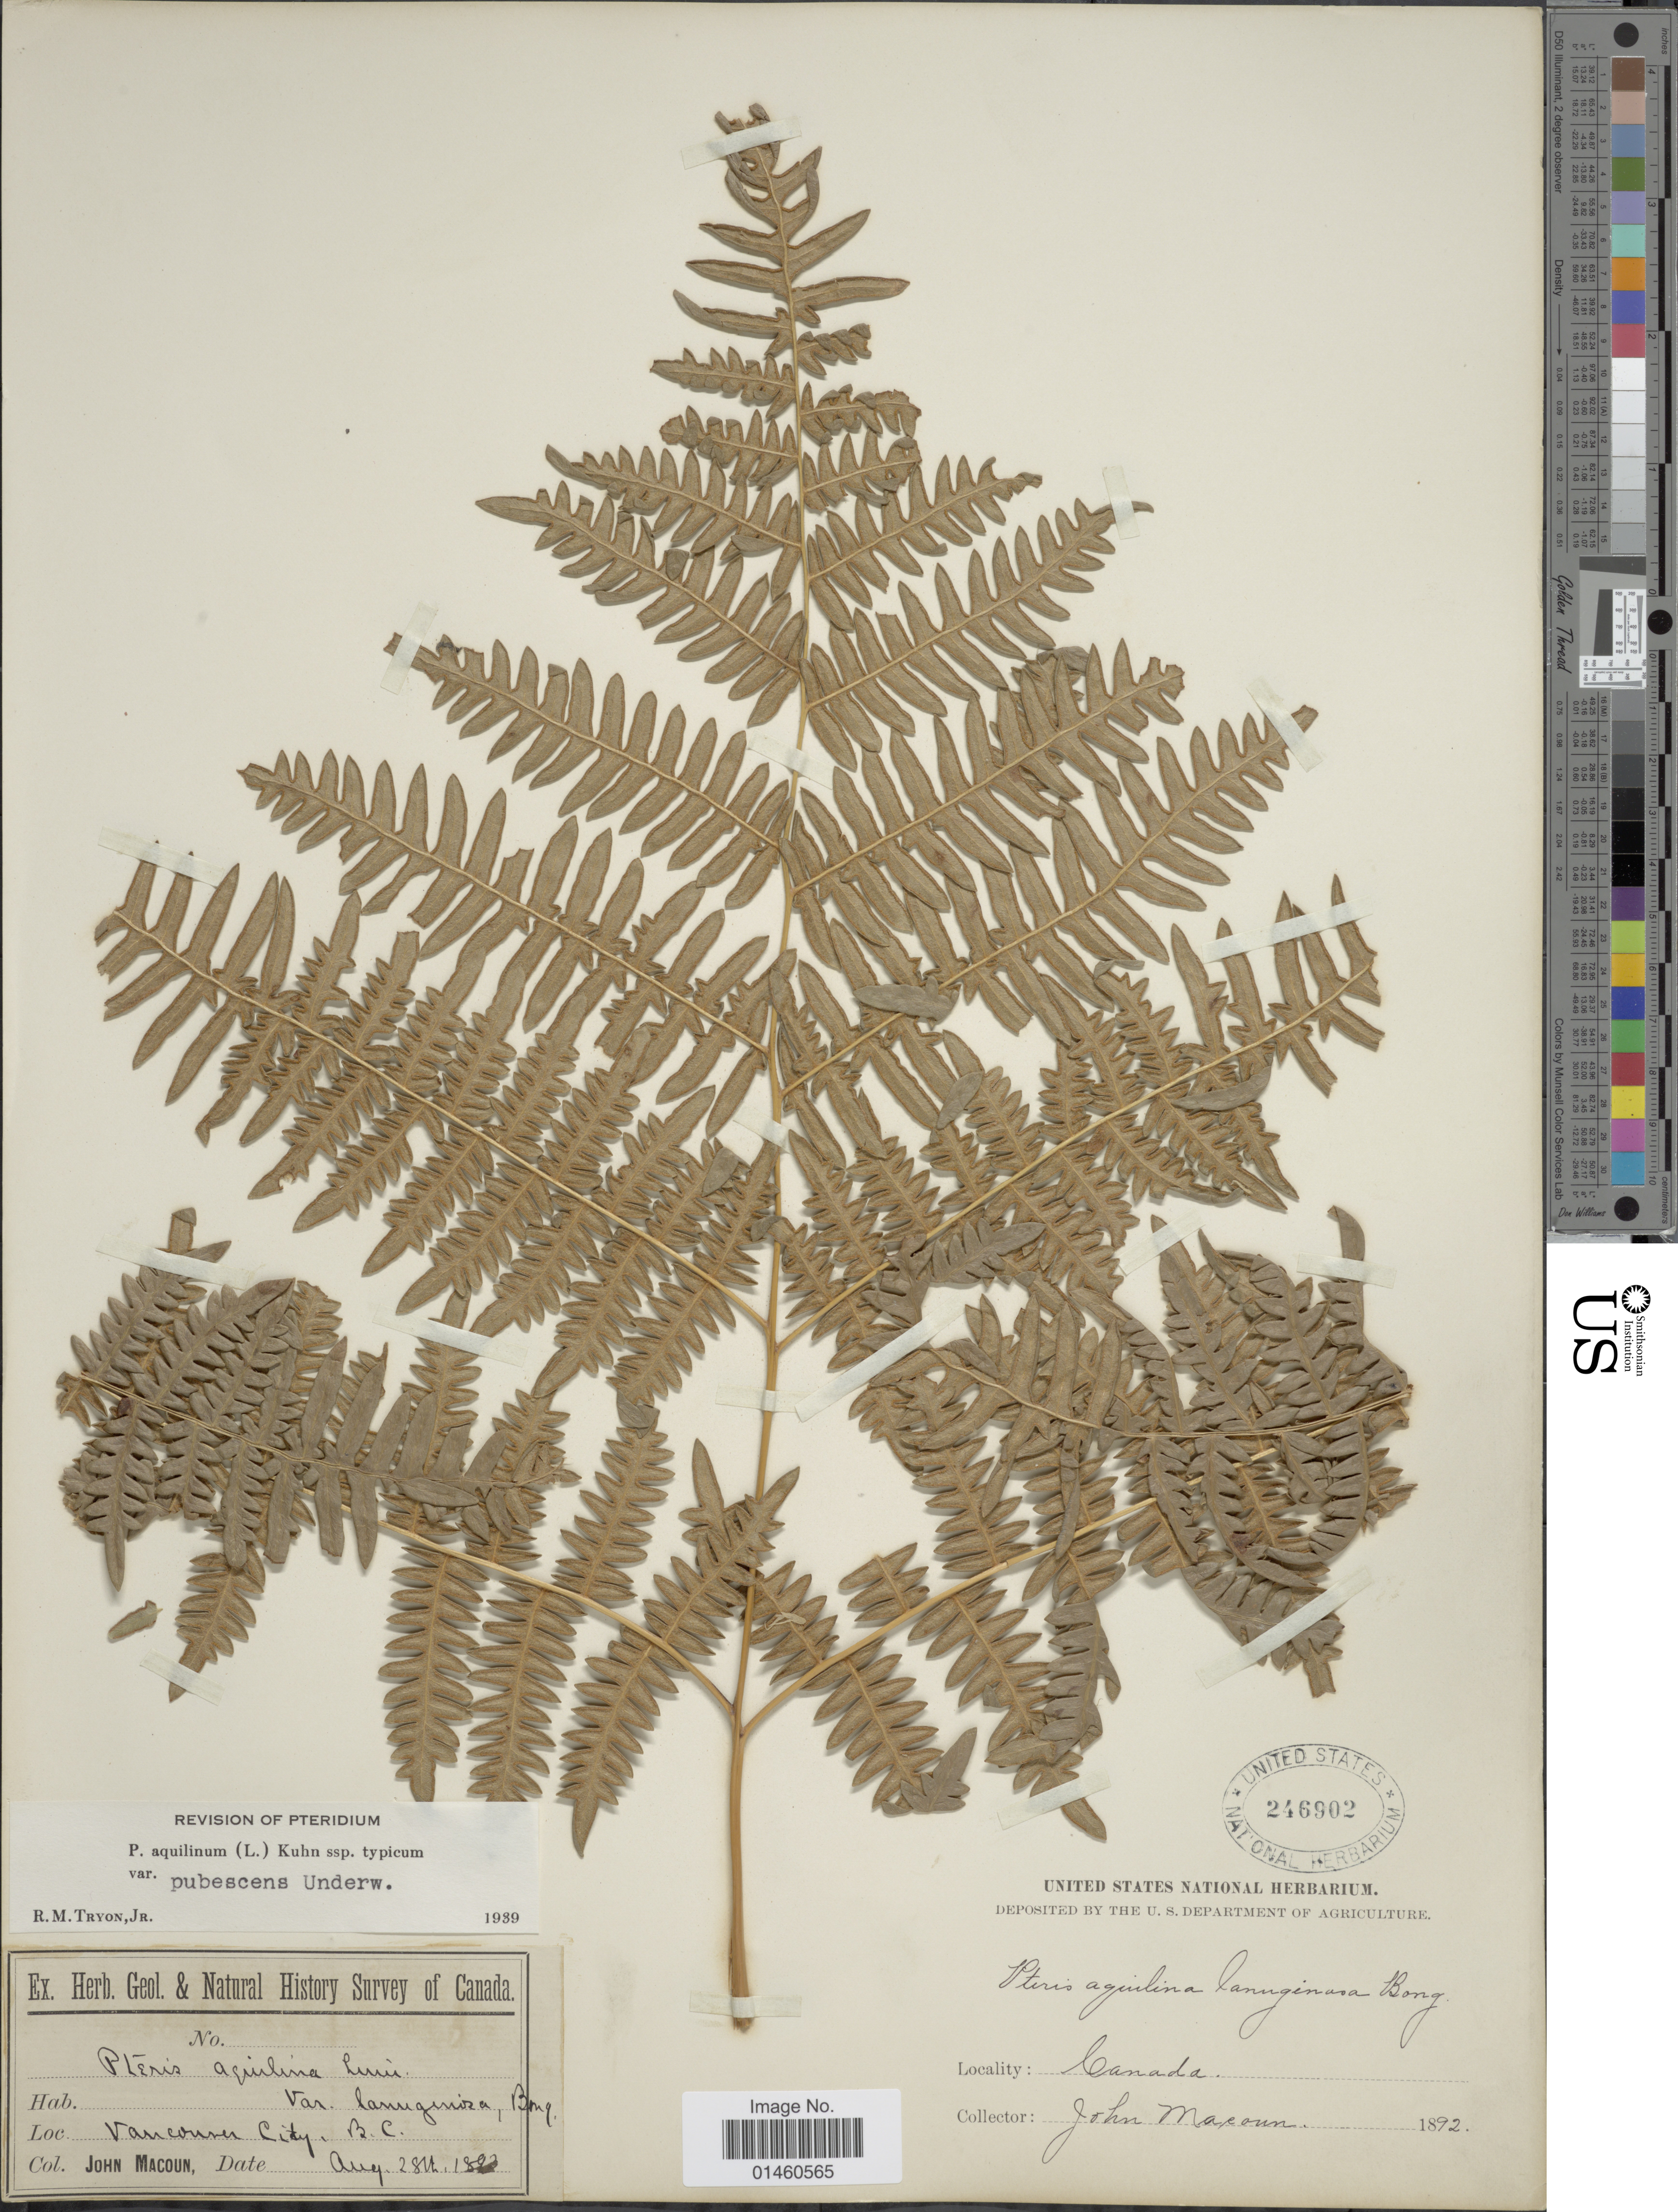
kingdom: Plantae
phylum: Tracheophyta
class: Polypodiopsida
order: Polypodiales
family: Dennstaedtiaceae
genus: Pteridium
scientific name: Pteridium pubescens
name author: (Underw.) Christenh.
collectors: J. Macoun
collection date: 1892-08-28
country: Canada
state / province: British Columbia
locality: Vancouver City, B.C.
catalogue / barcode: US 246902